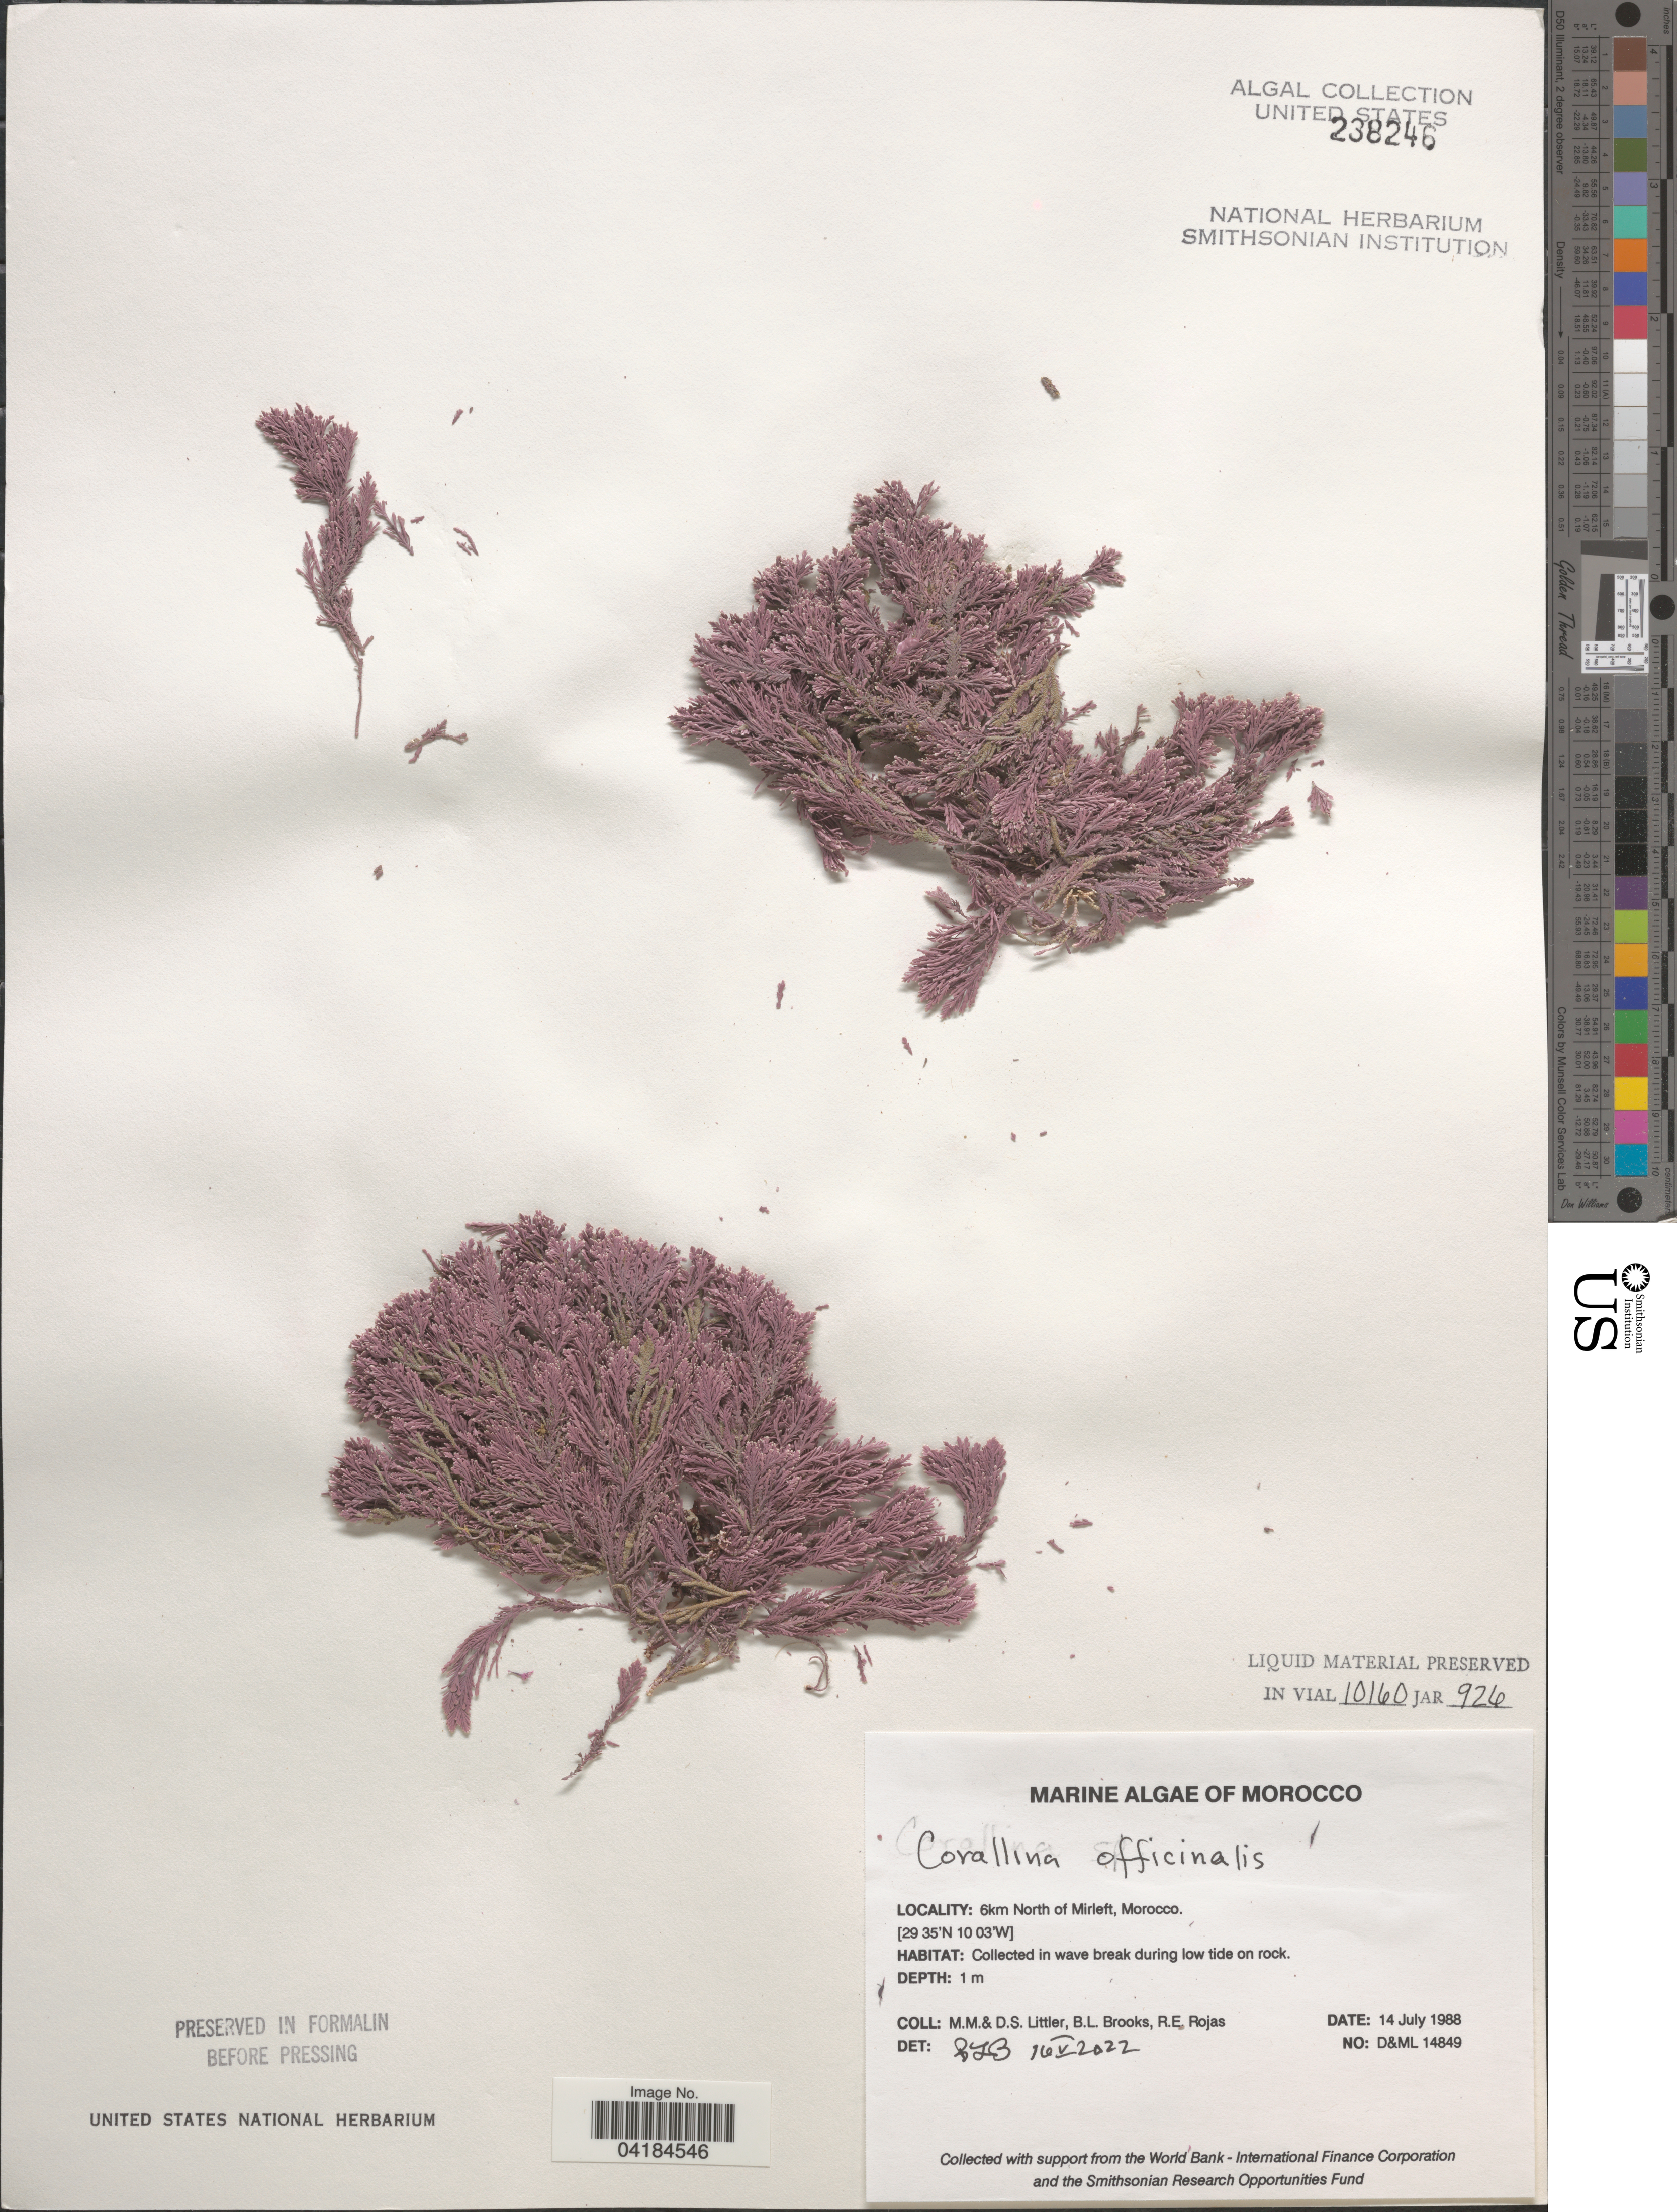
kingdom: Plantae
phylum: Rhodophyta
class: Florideophyceae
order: Corallinales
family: Corallinaceae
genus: Corallina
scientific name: Corallina officinalis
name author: L.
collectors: D. S. Littler, B. Brooks & R. Rojas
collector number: D&ML14849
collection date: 1988-07-14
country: Morocco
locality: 6km North of Mirleft.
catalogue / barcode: US 238246